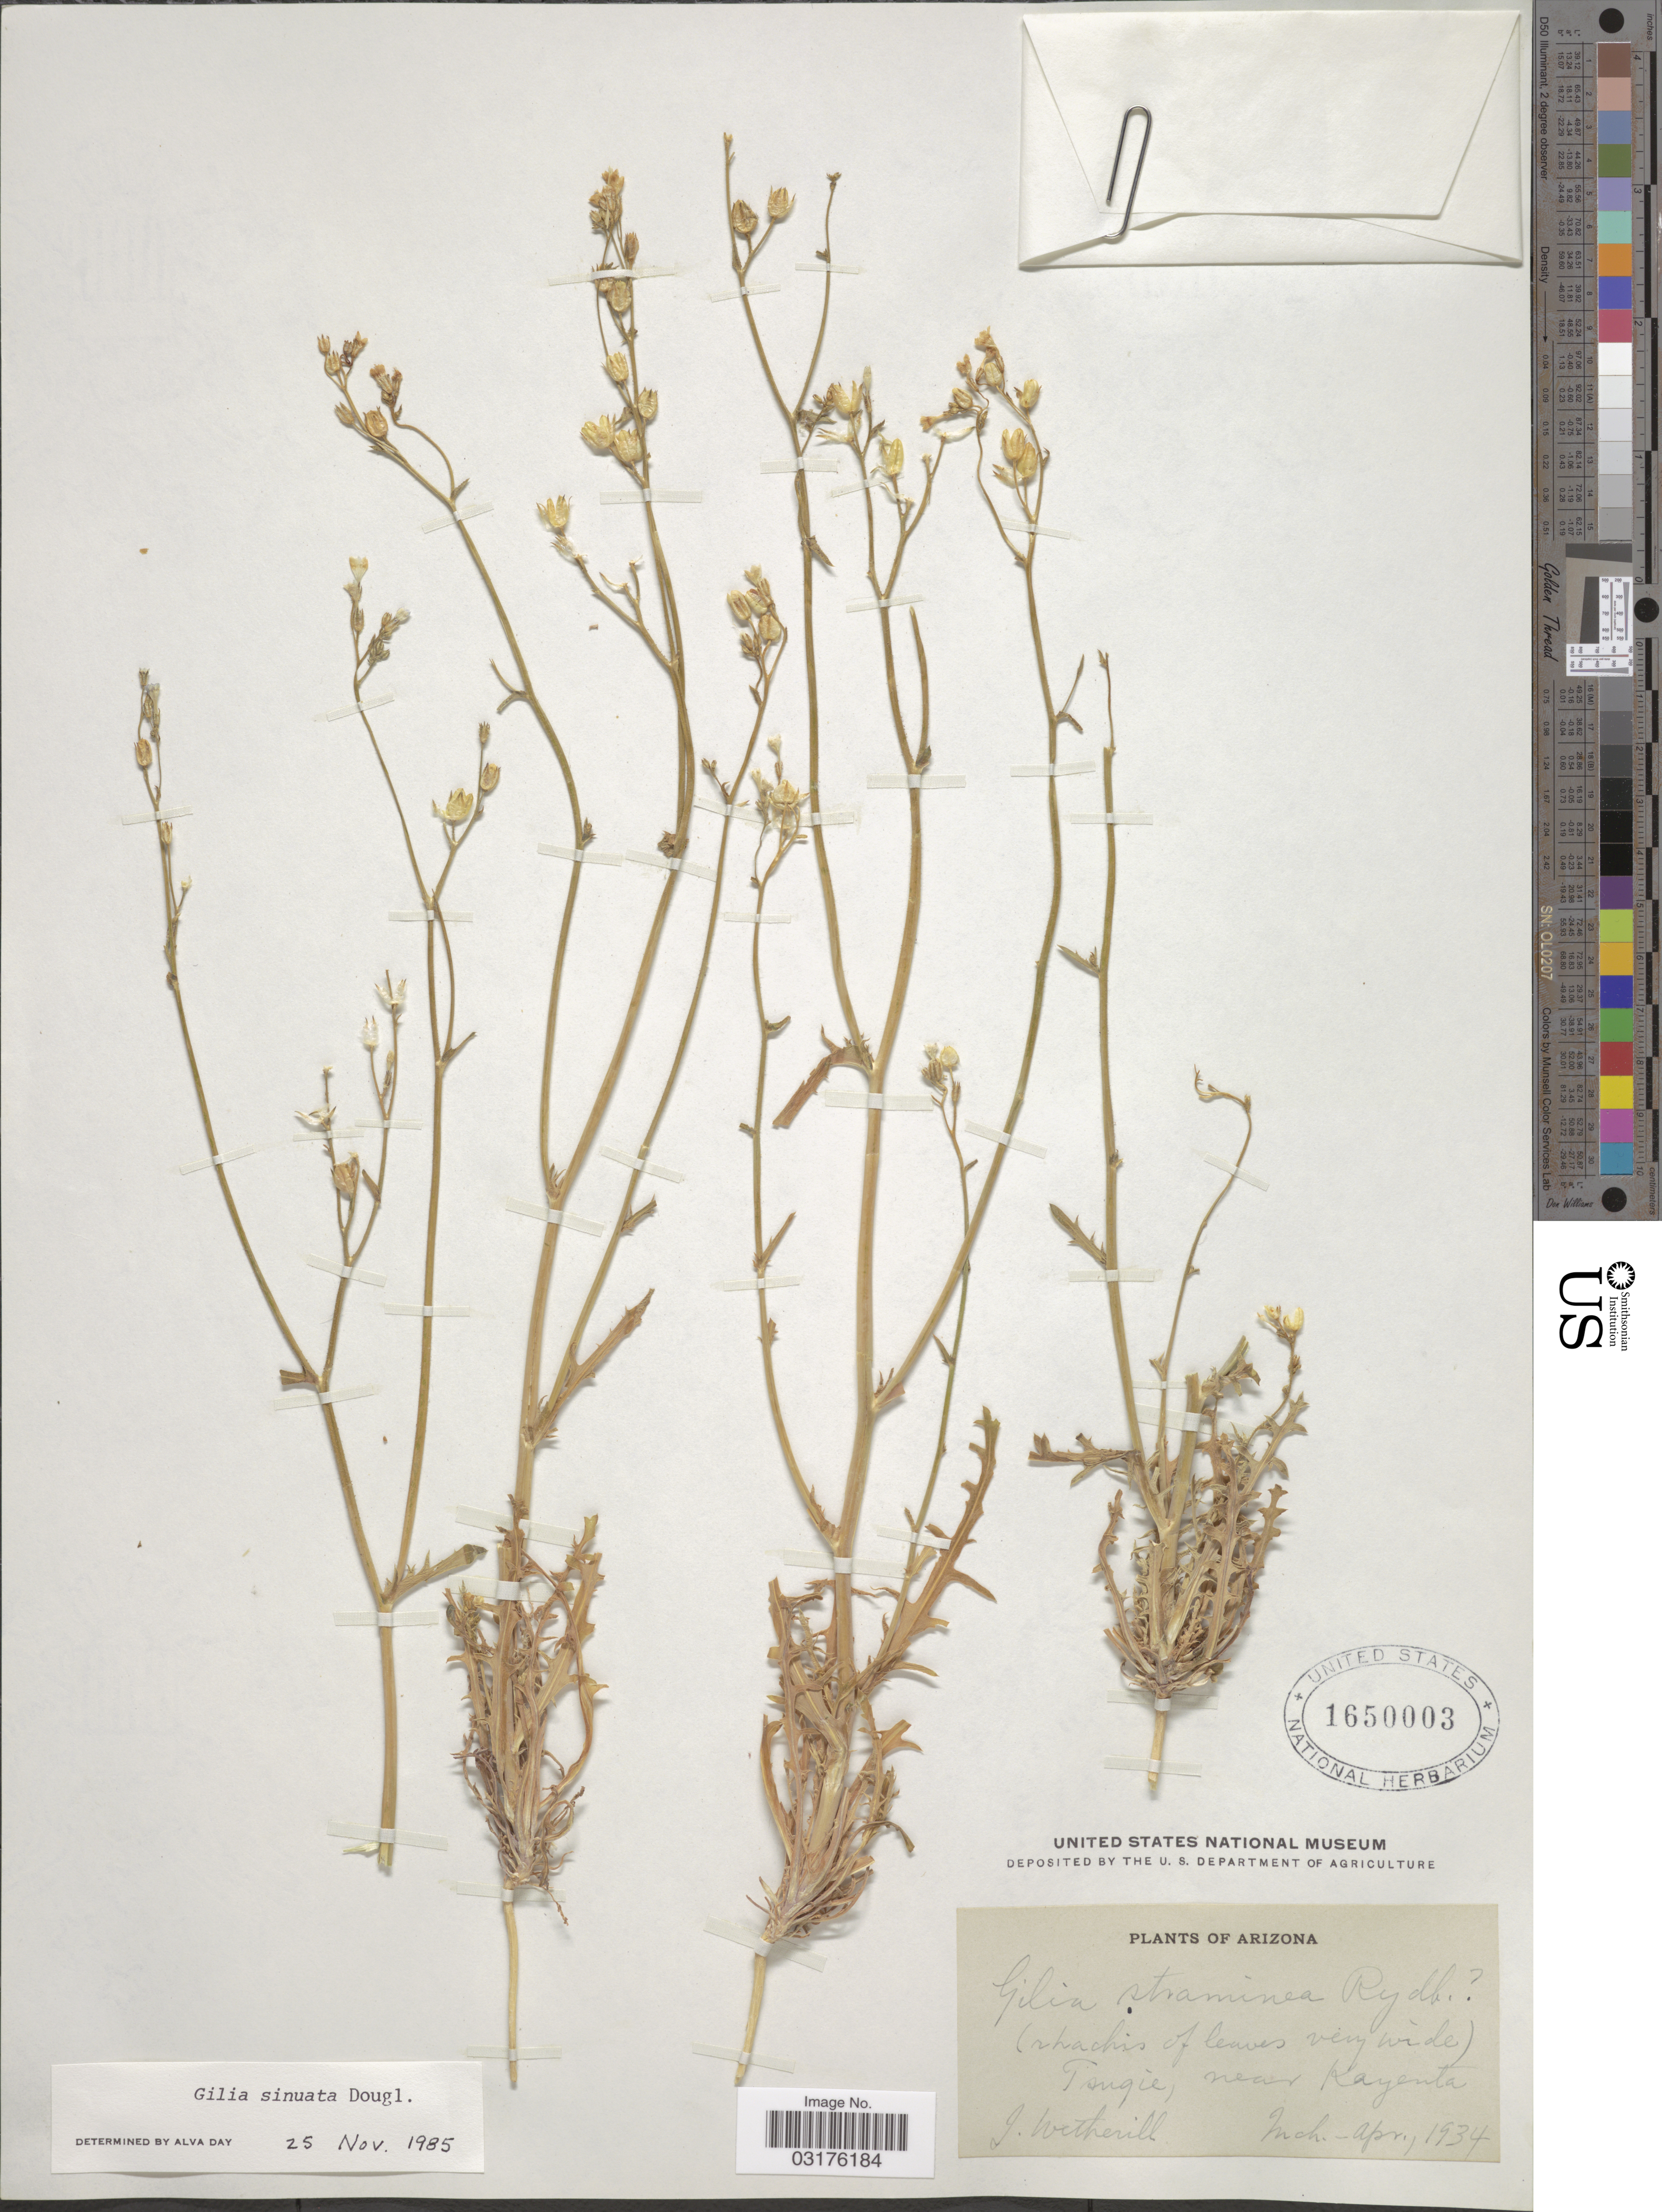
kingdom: Plantae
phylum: Tracheophyta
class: Magnoliopsida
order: Ericales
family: Polemoniaceae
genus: Gilia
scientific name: Gilia sinuata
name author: Douglas ex Benth.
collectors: J. Wetherill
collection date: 1934-03/1934-04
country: United States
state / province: Arizona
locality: Tsugie, near Kayenta.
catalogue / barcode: US 1650003